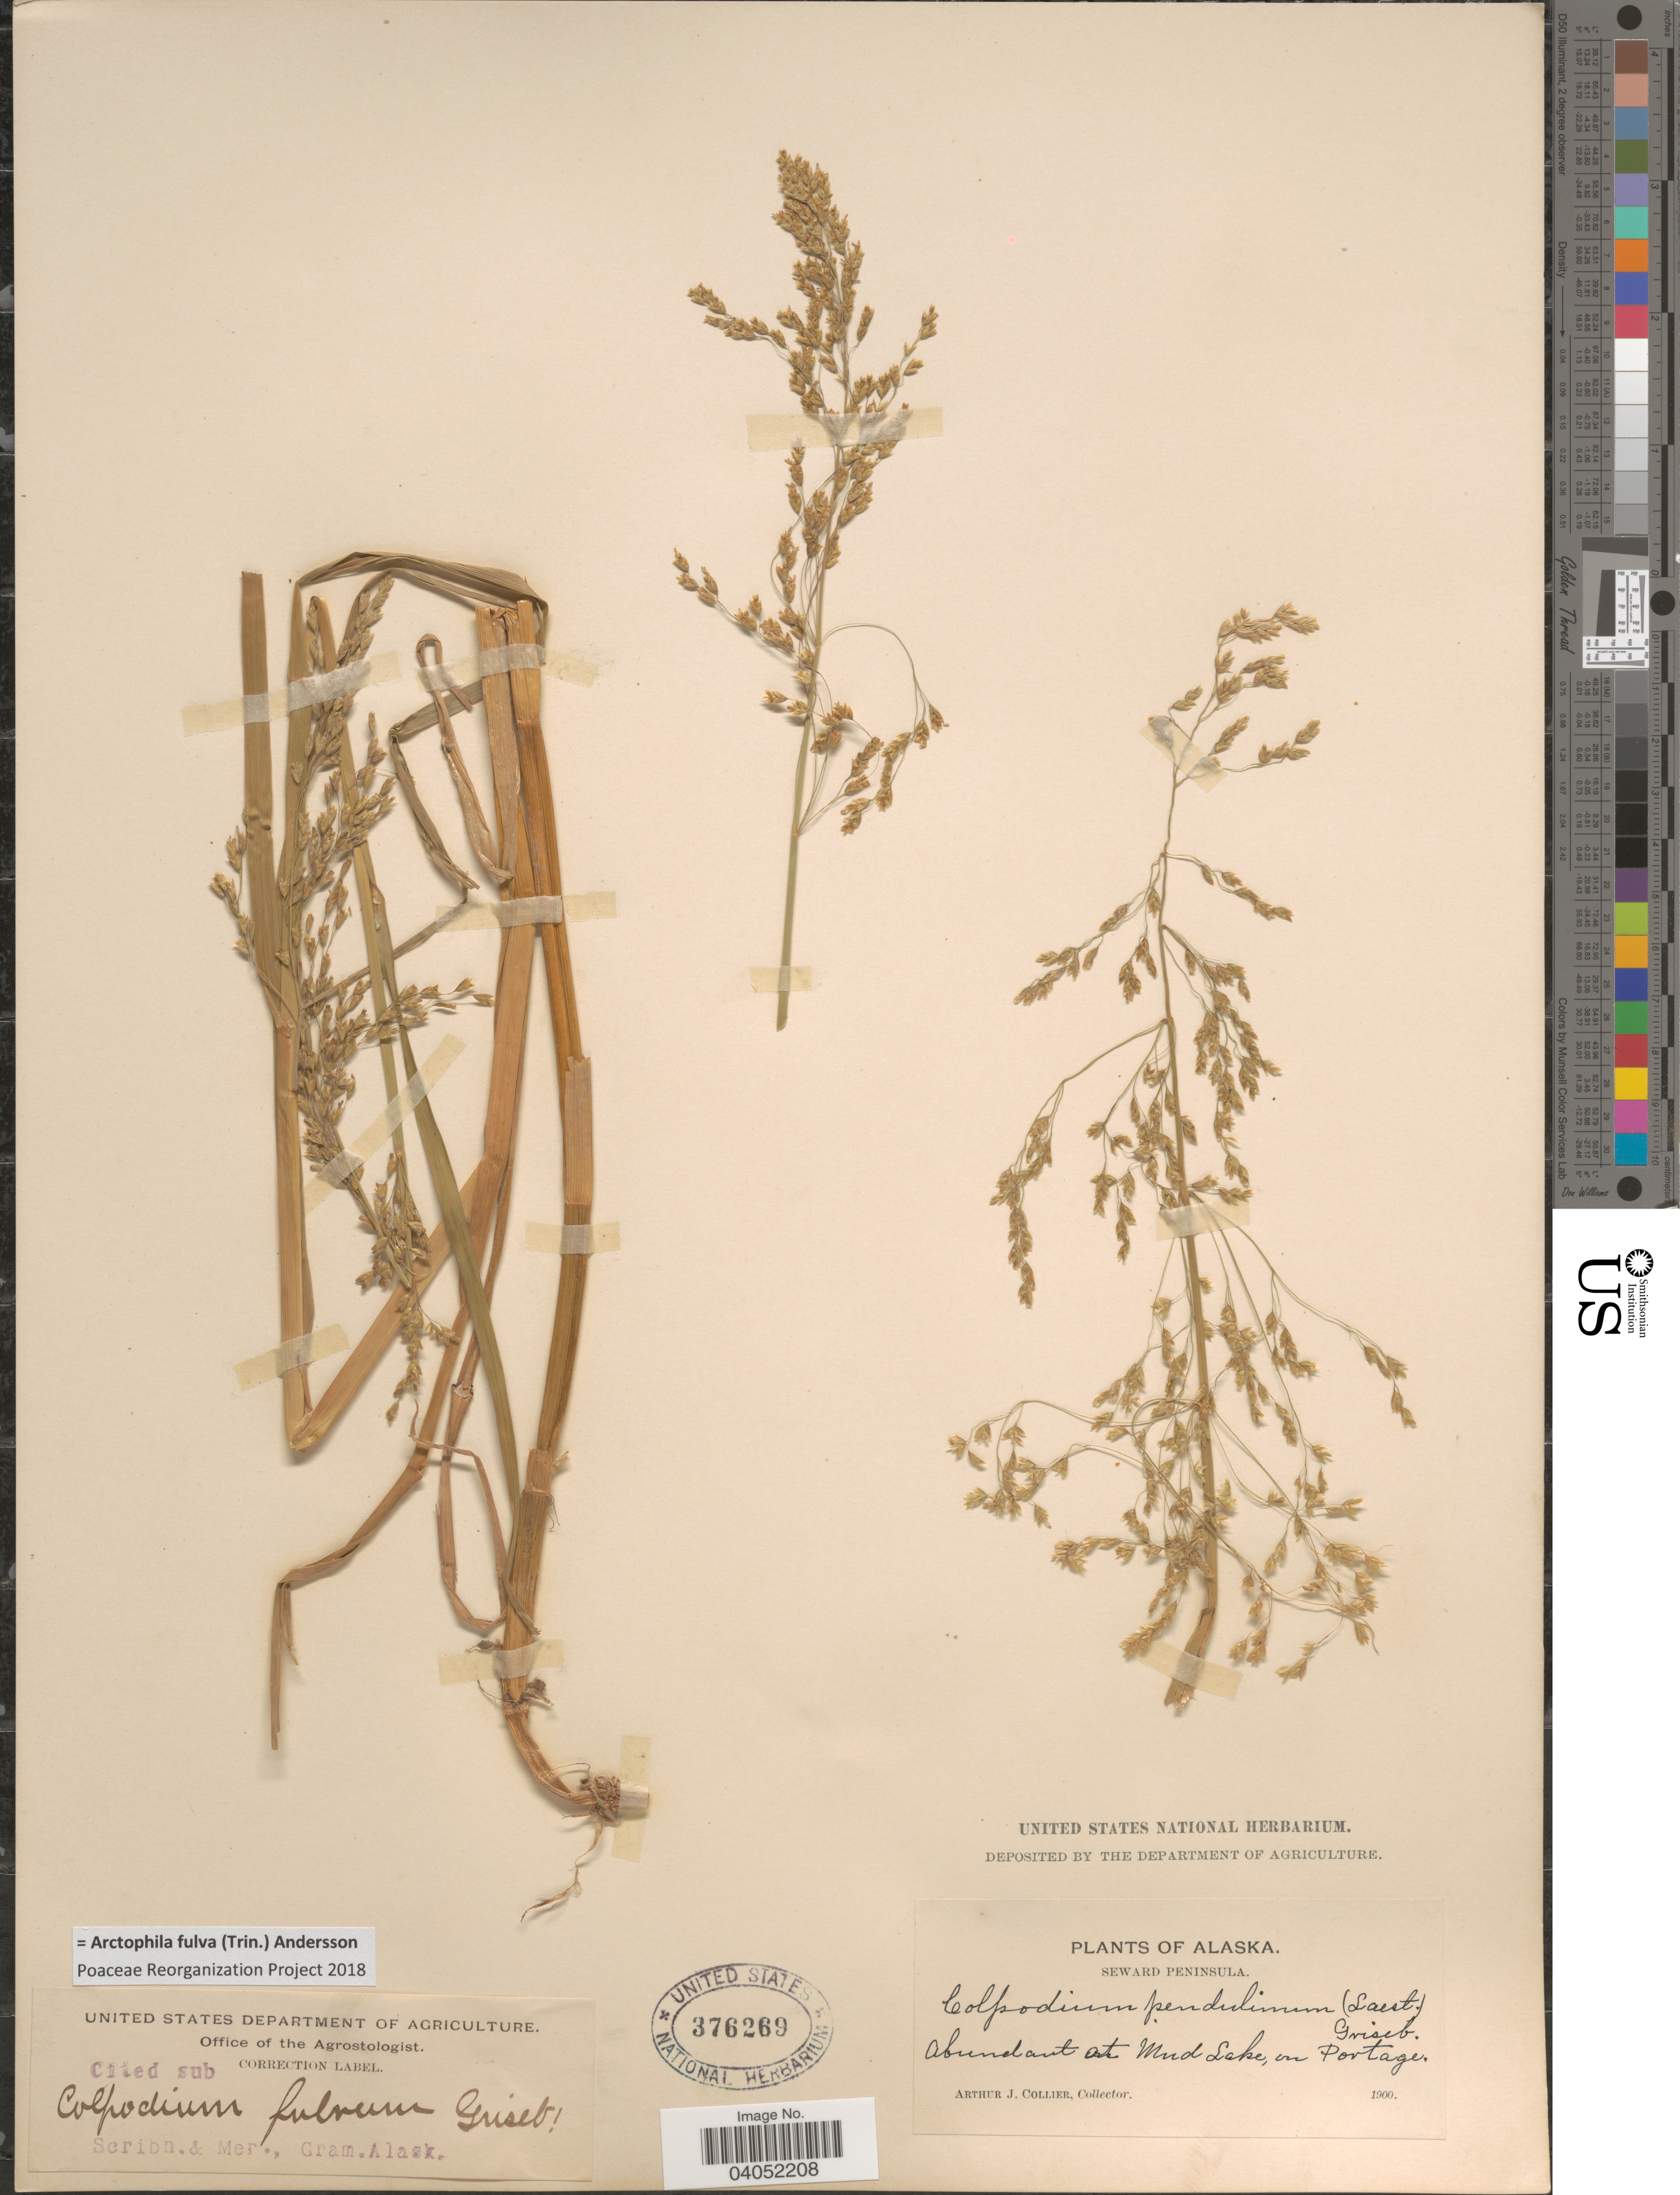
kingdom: Plantae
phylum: Tracheophyta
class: Liliopsida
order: Poales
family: Poaceae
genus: Arctophila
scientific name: Arctophila fulva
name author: (Trin.) Andersson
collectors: A. Collier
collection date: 1900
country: United States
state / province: Alaska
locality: Seward Peninsula. Abundant at Mud Lake, on Portage.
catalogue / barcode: US 376269